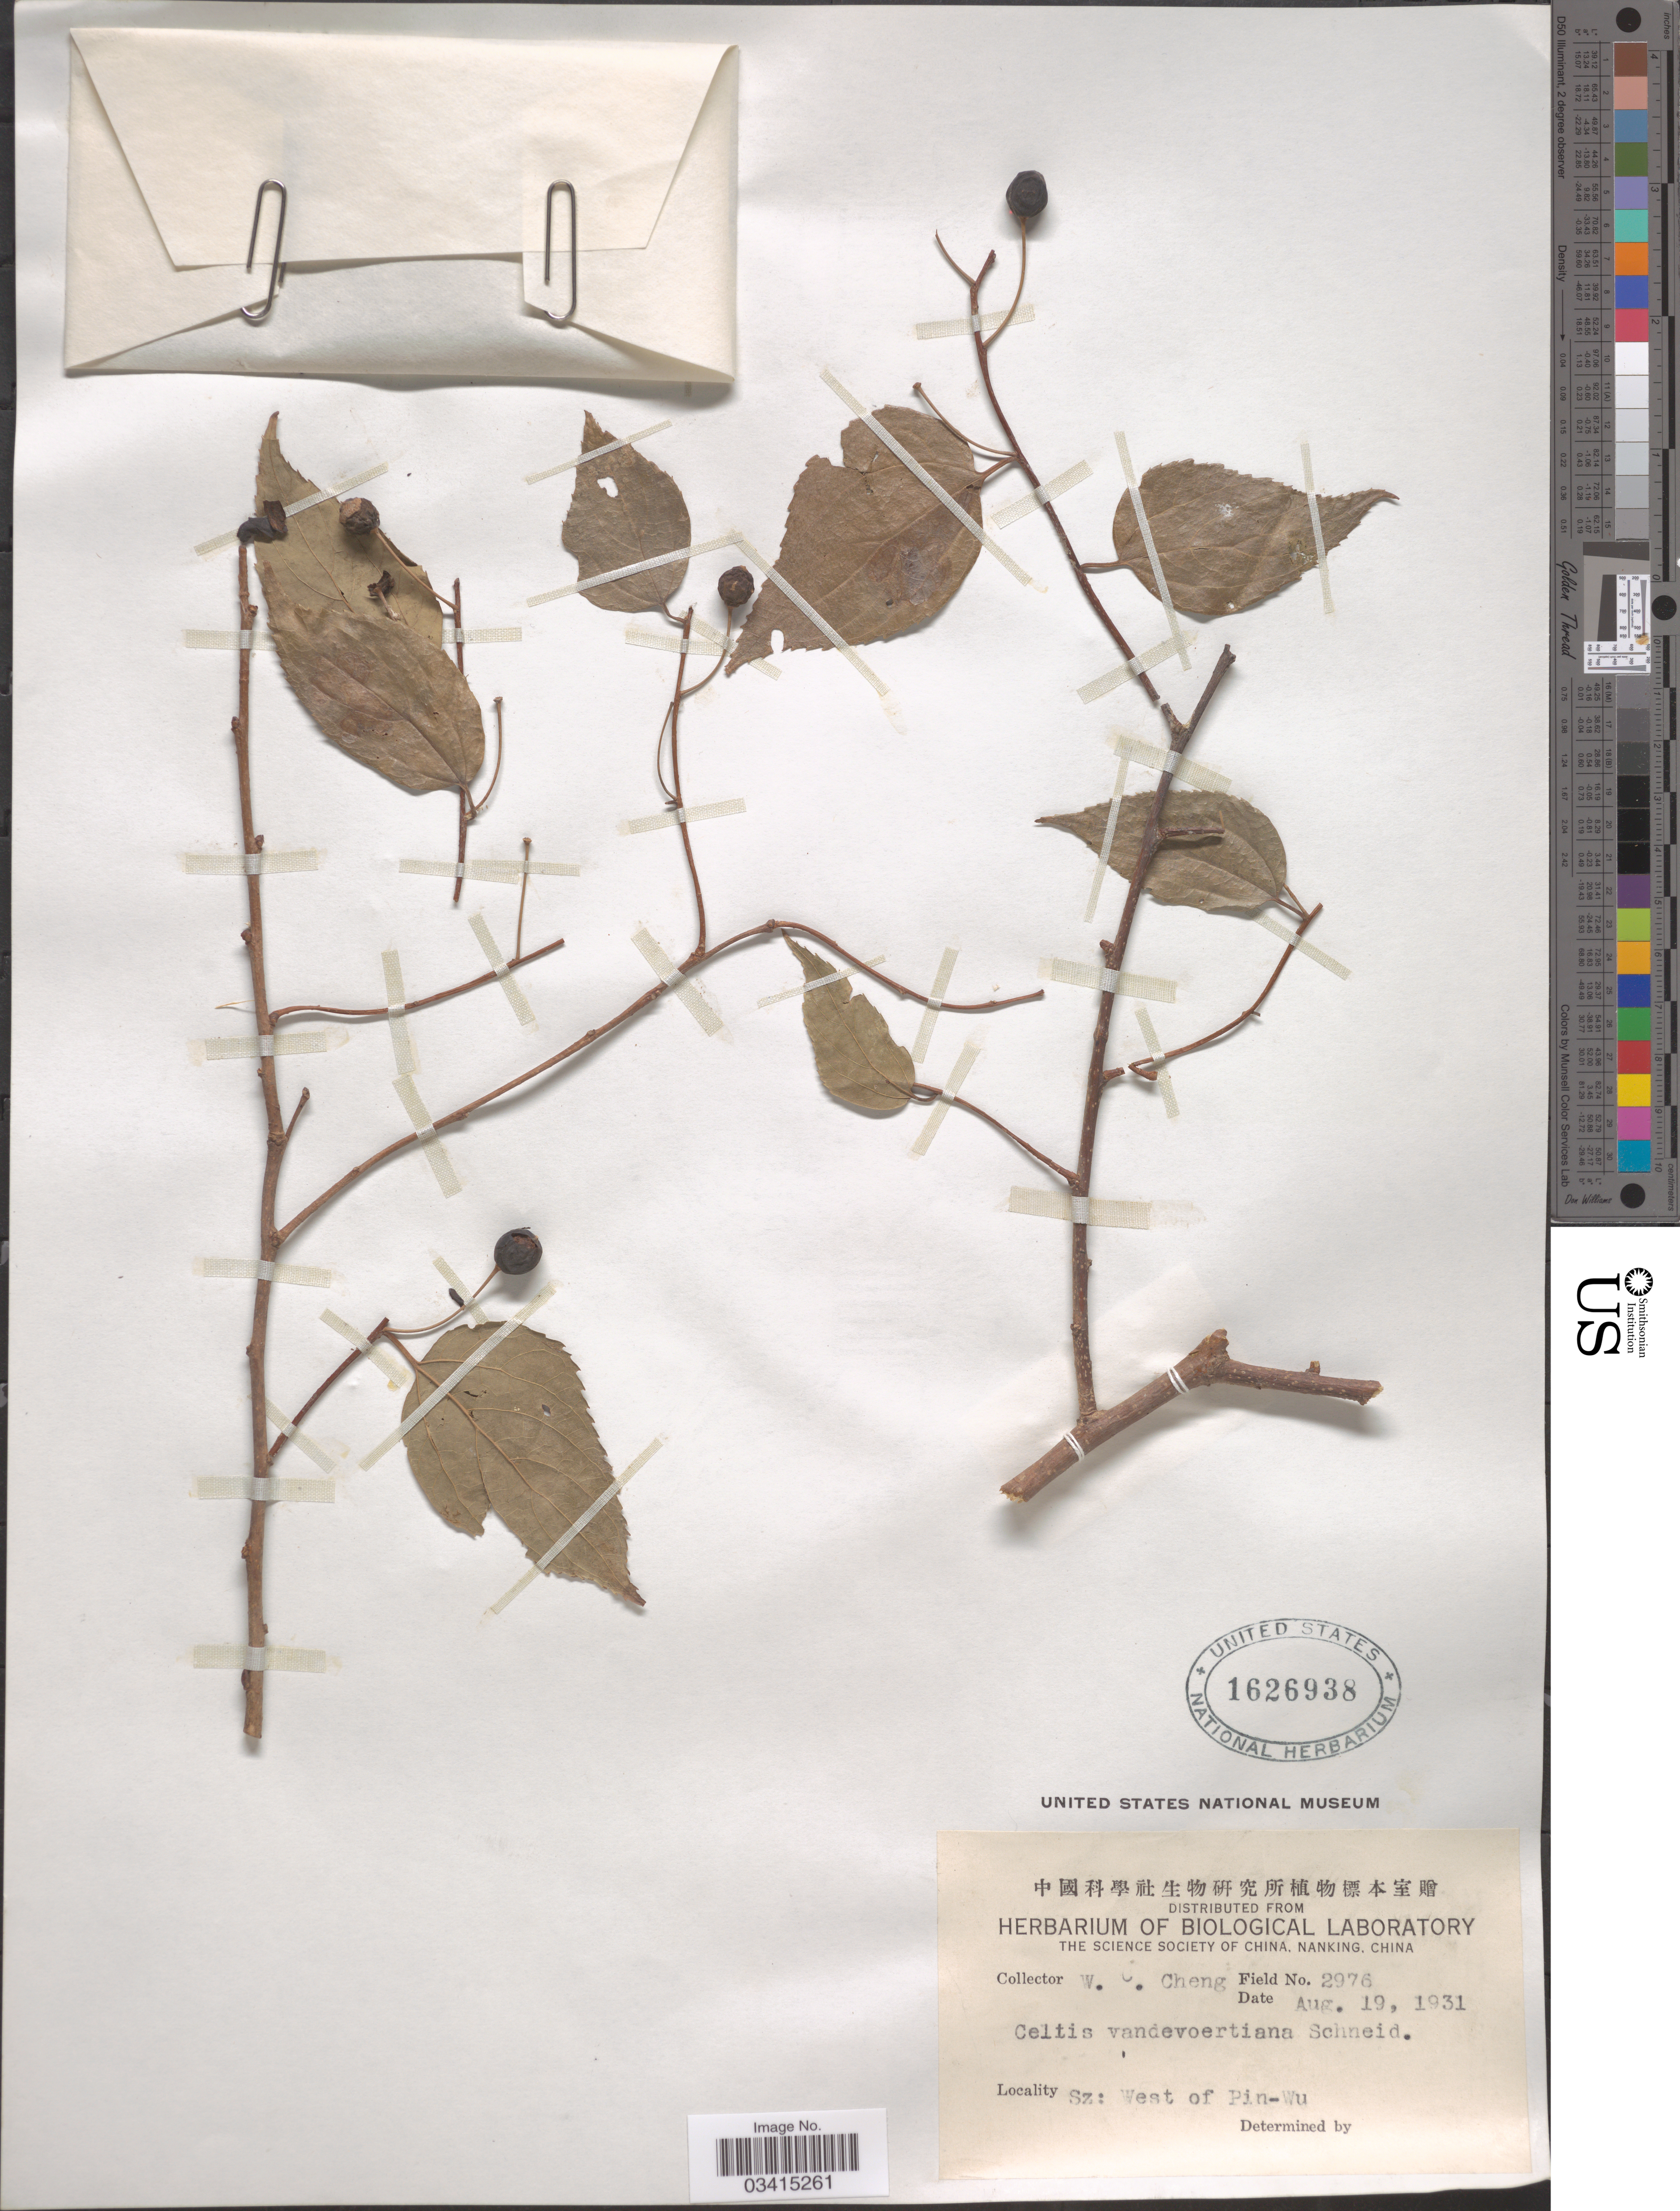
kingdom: Plantae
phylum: Tracheophyta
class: Magnoliopsida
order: Rosales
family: Cannabaceae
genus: Celtis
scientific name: Celtis vandervoetiana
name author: C.K. Schneid. in Sarg.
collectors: W. C. Cheng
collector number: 2976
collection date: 1931-08-19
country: China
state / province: Sichuan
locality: Sze: West of Pin-Wu.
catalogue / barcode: US 1626938